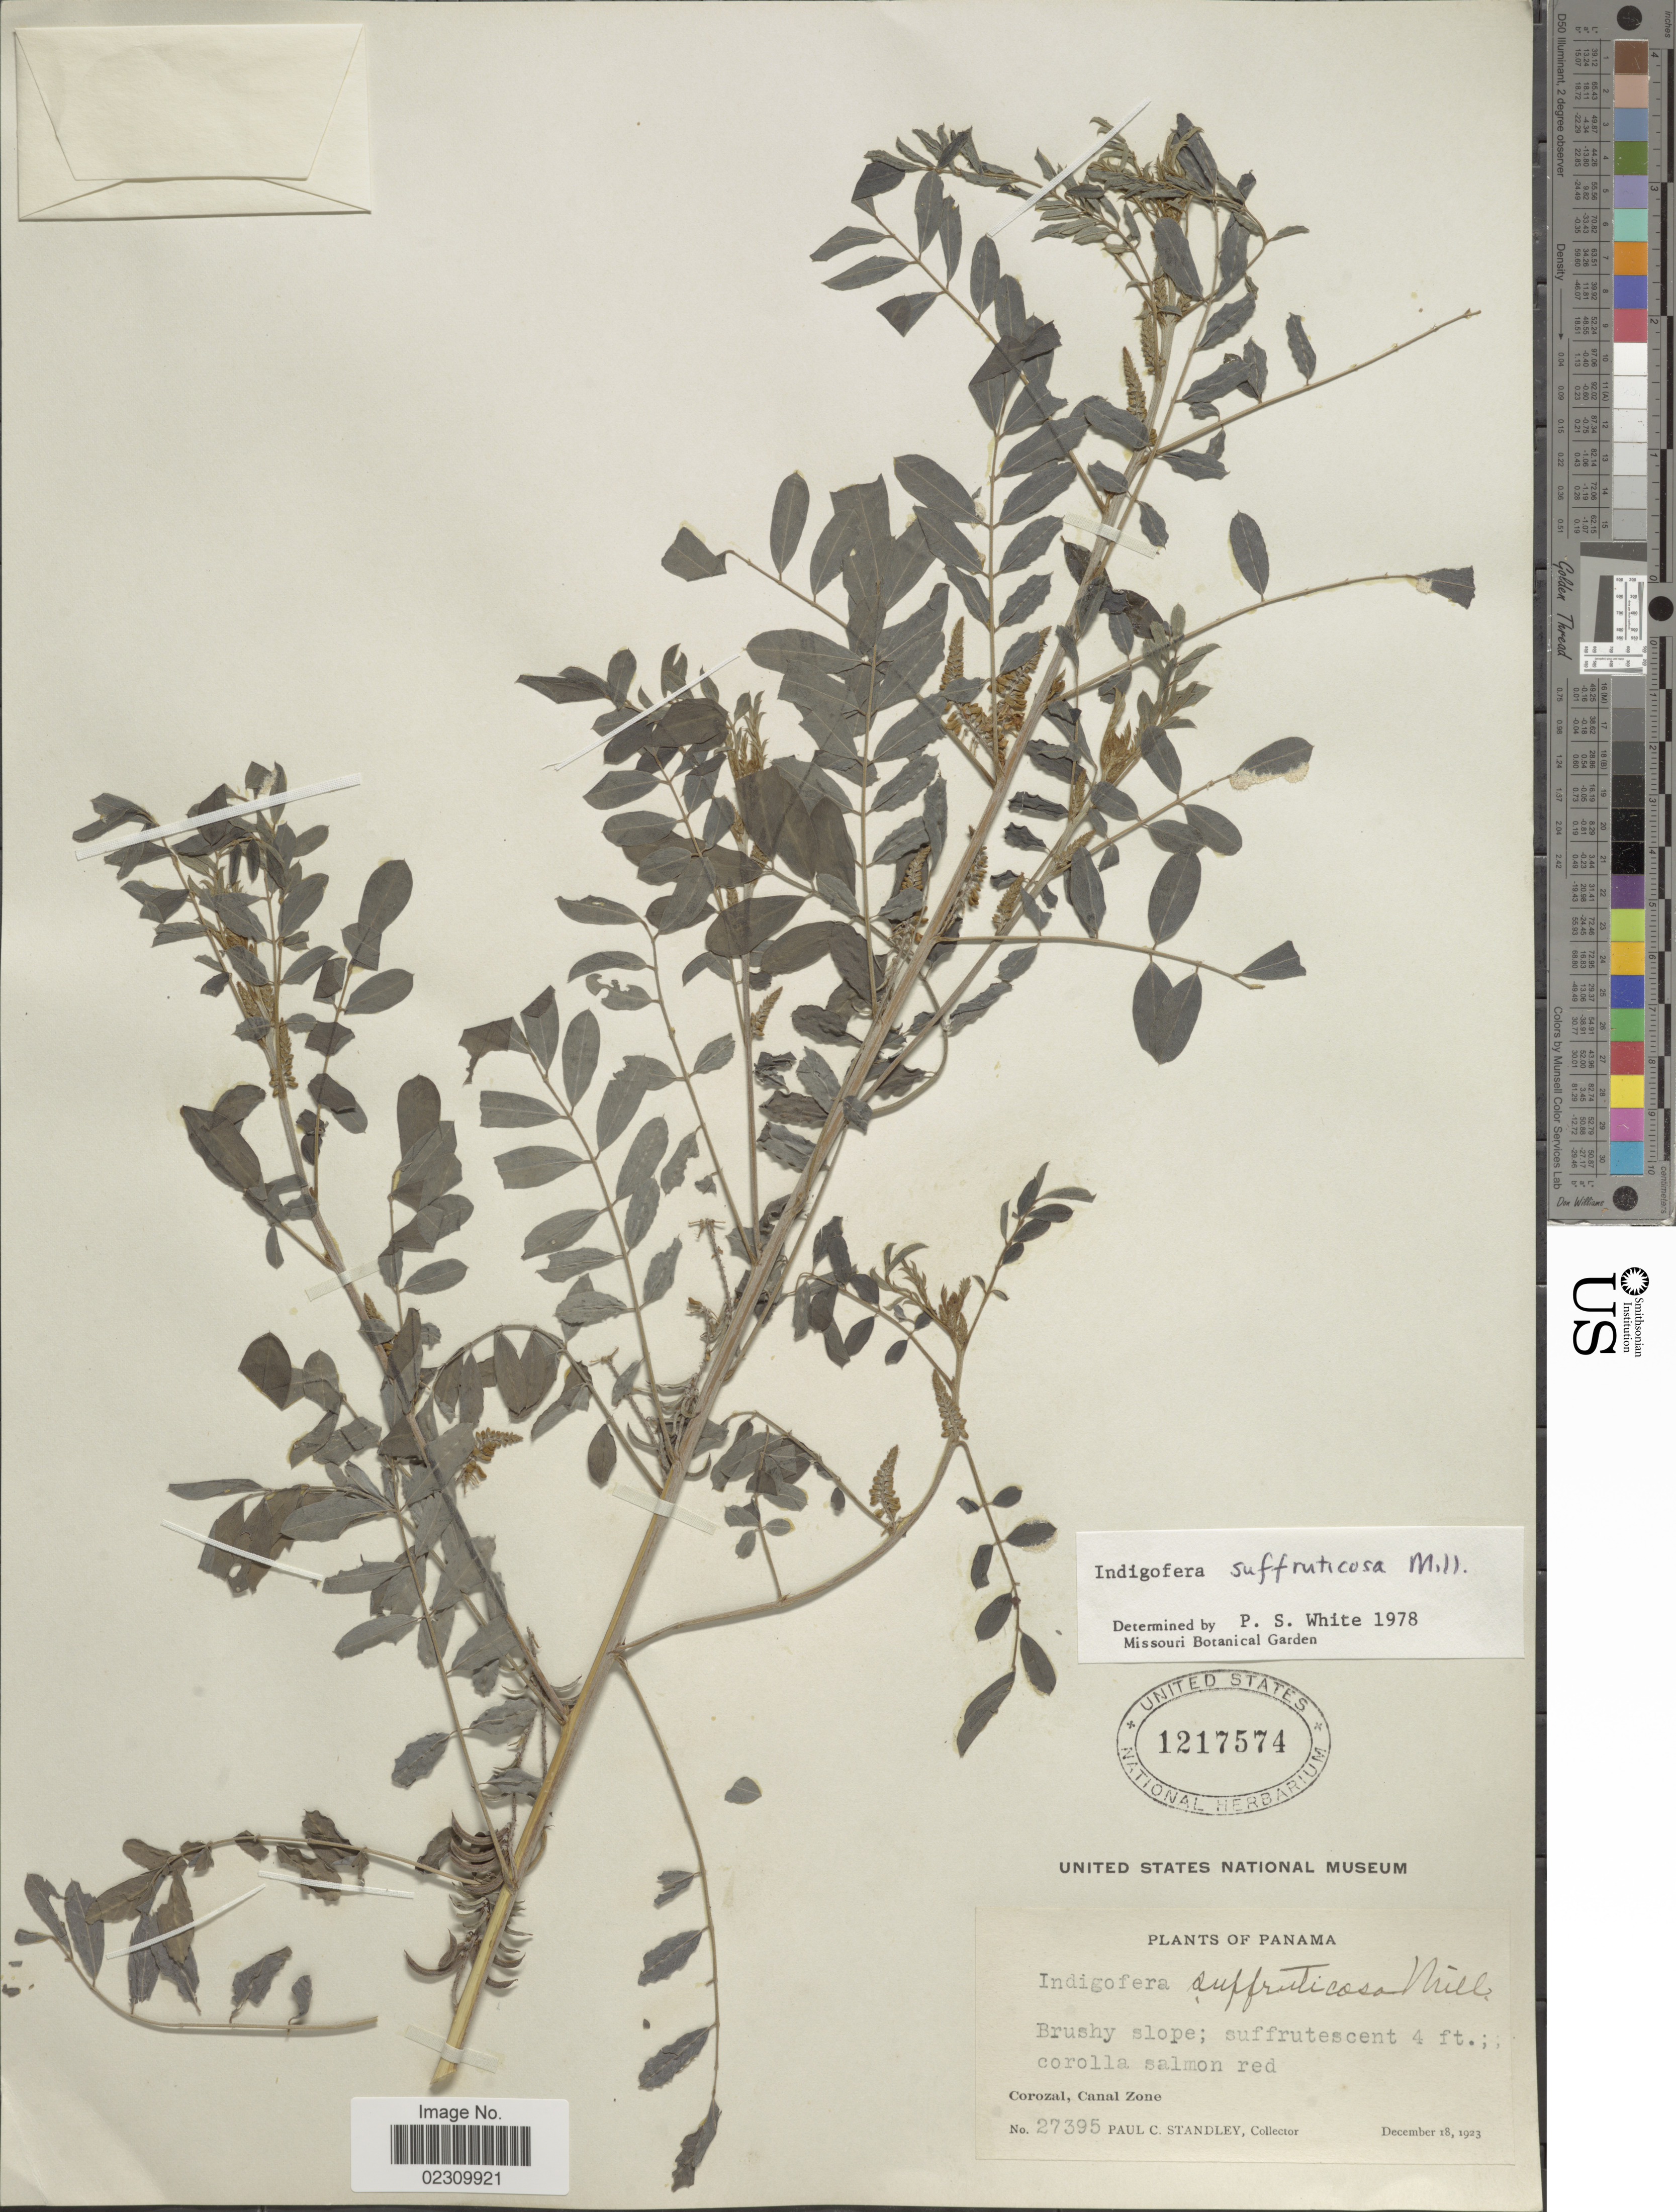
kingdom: Plantae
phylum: Tracheophyta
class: Magnoliopsida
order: Fabales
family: Fabaceae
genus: Indigofera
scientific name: Indigofera suffruticosa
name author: Mill.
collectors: P. C. Standley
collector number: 27395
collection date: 1923-12-18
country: Panama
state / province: Colón / Panamá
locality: Corozal, Canal Zone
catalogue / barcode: US 1217574